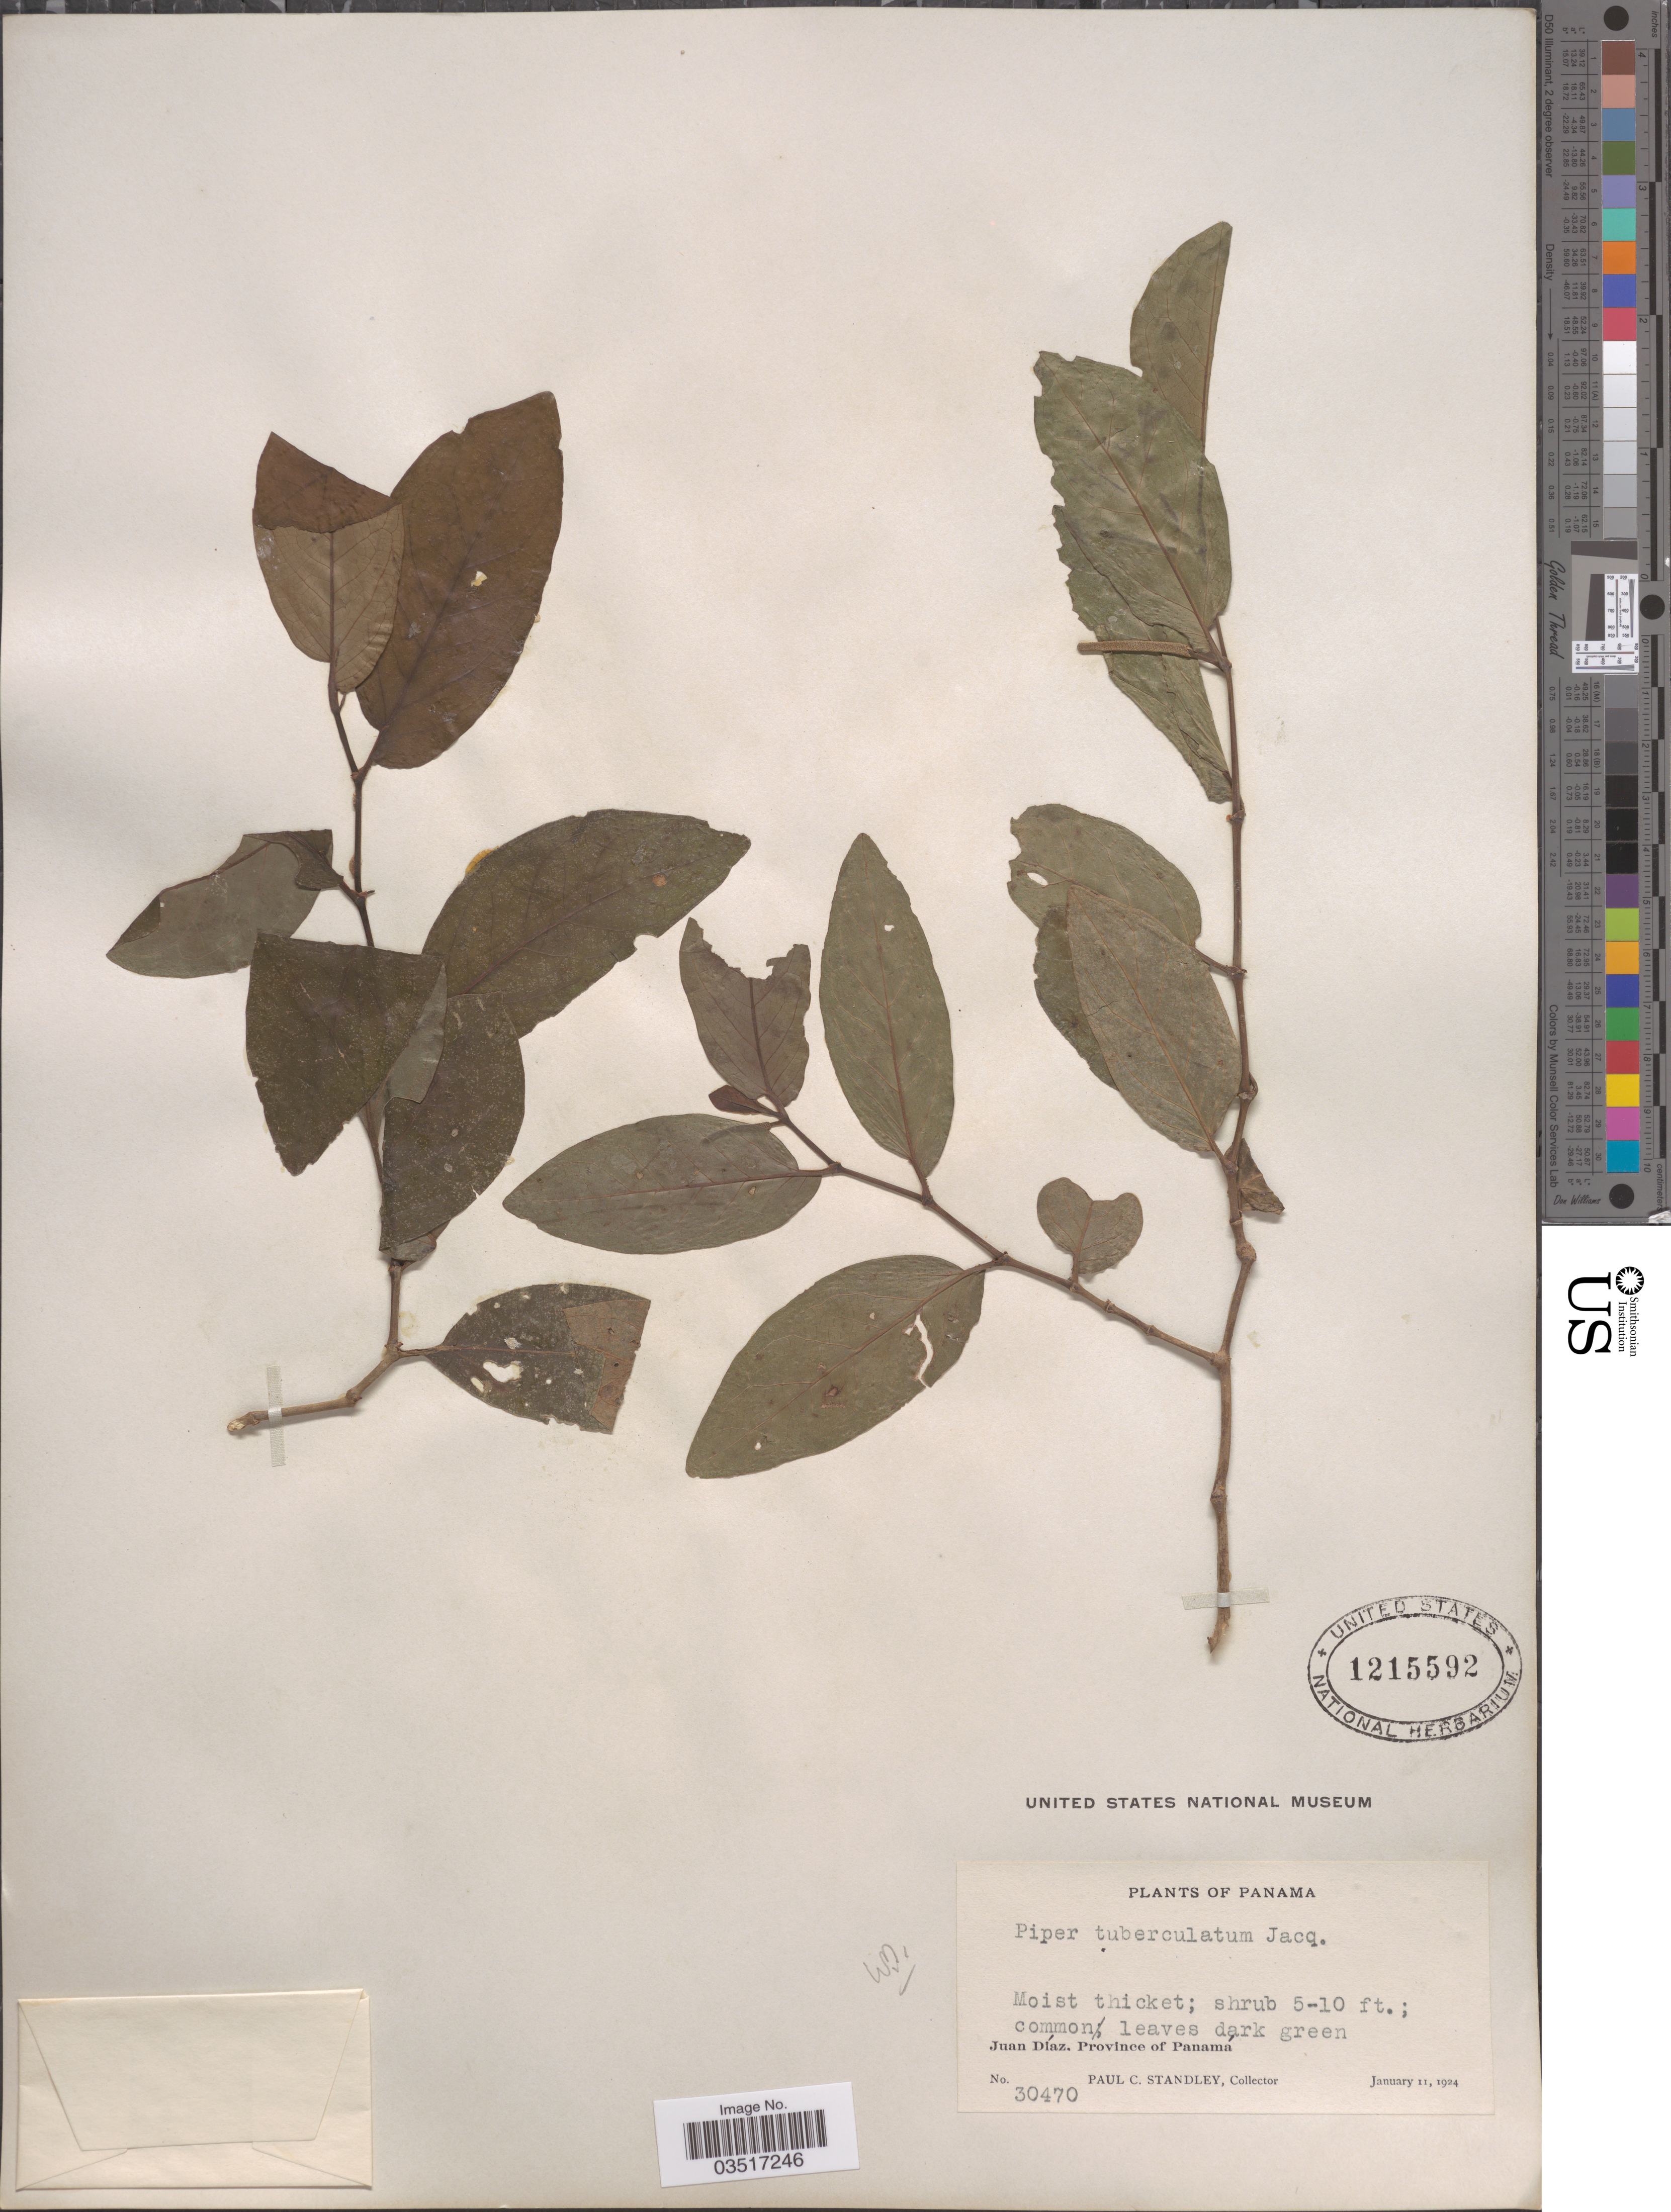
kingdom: Plantae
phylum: Tracheophyta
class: Magnoliopsida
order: Piperales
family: Piperaceae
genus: Piper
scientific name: Piper tuberculatum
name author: Jacq.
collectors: P. C. Standley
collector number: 30470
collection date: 1924-01-11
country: Panama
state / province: Panamá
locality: Juan Díaz.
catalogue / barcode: US 1215592